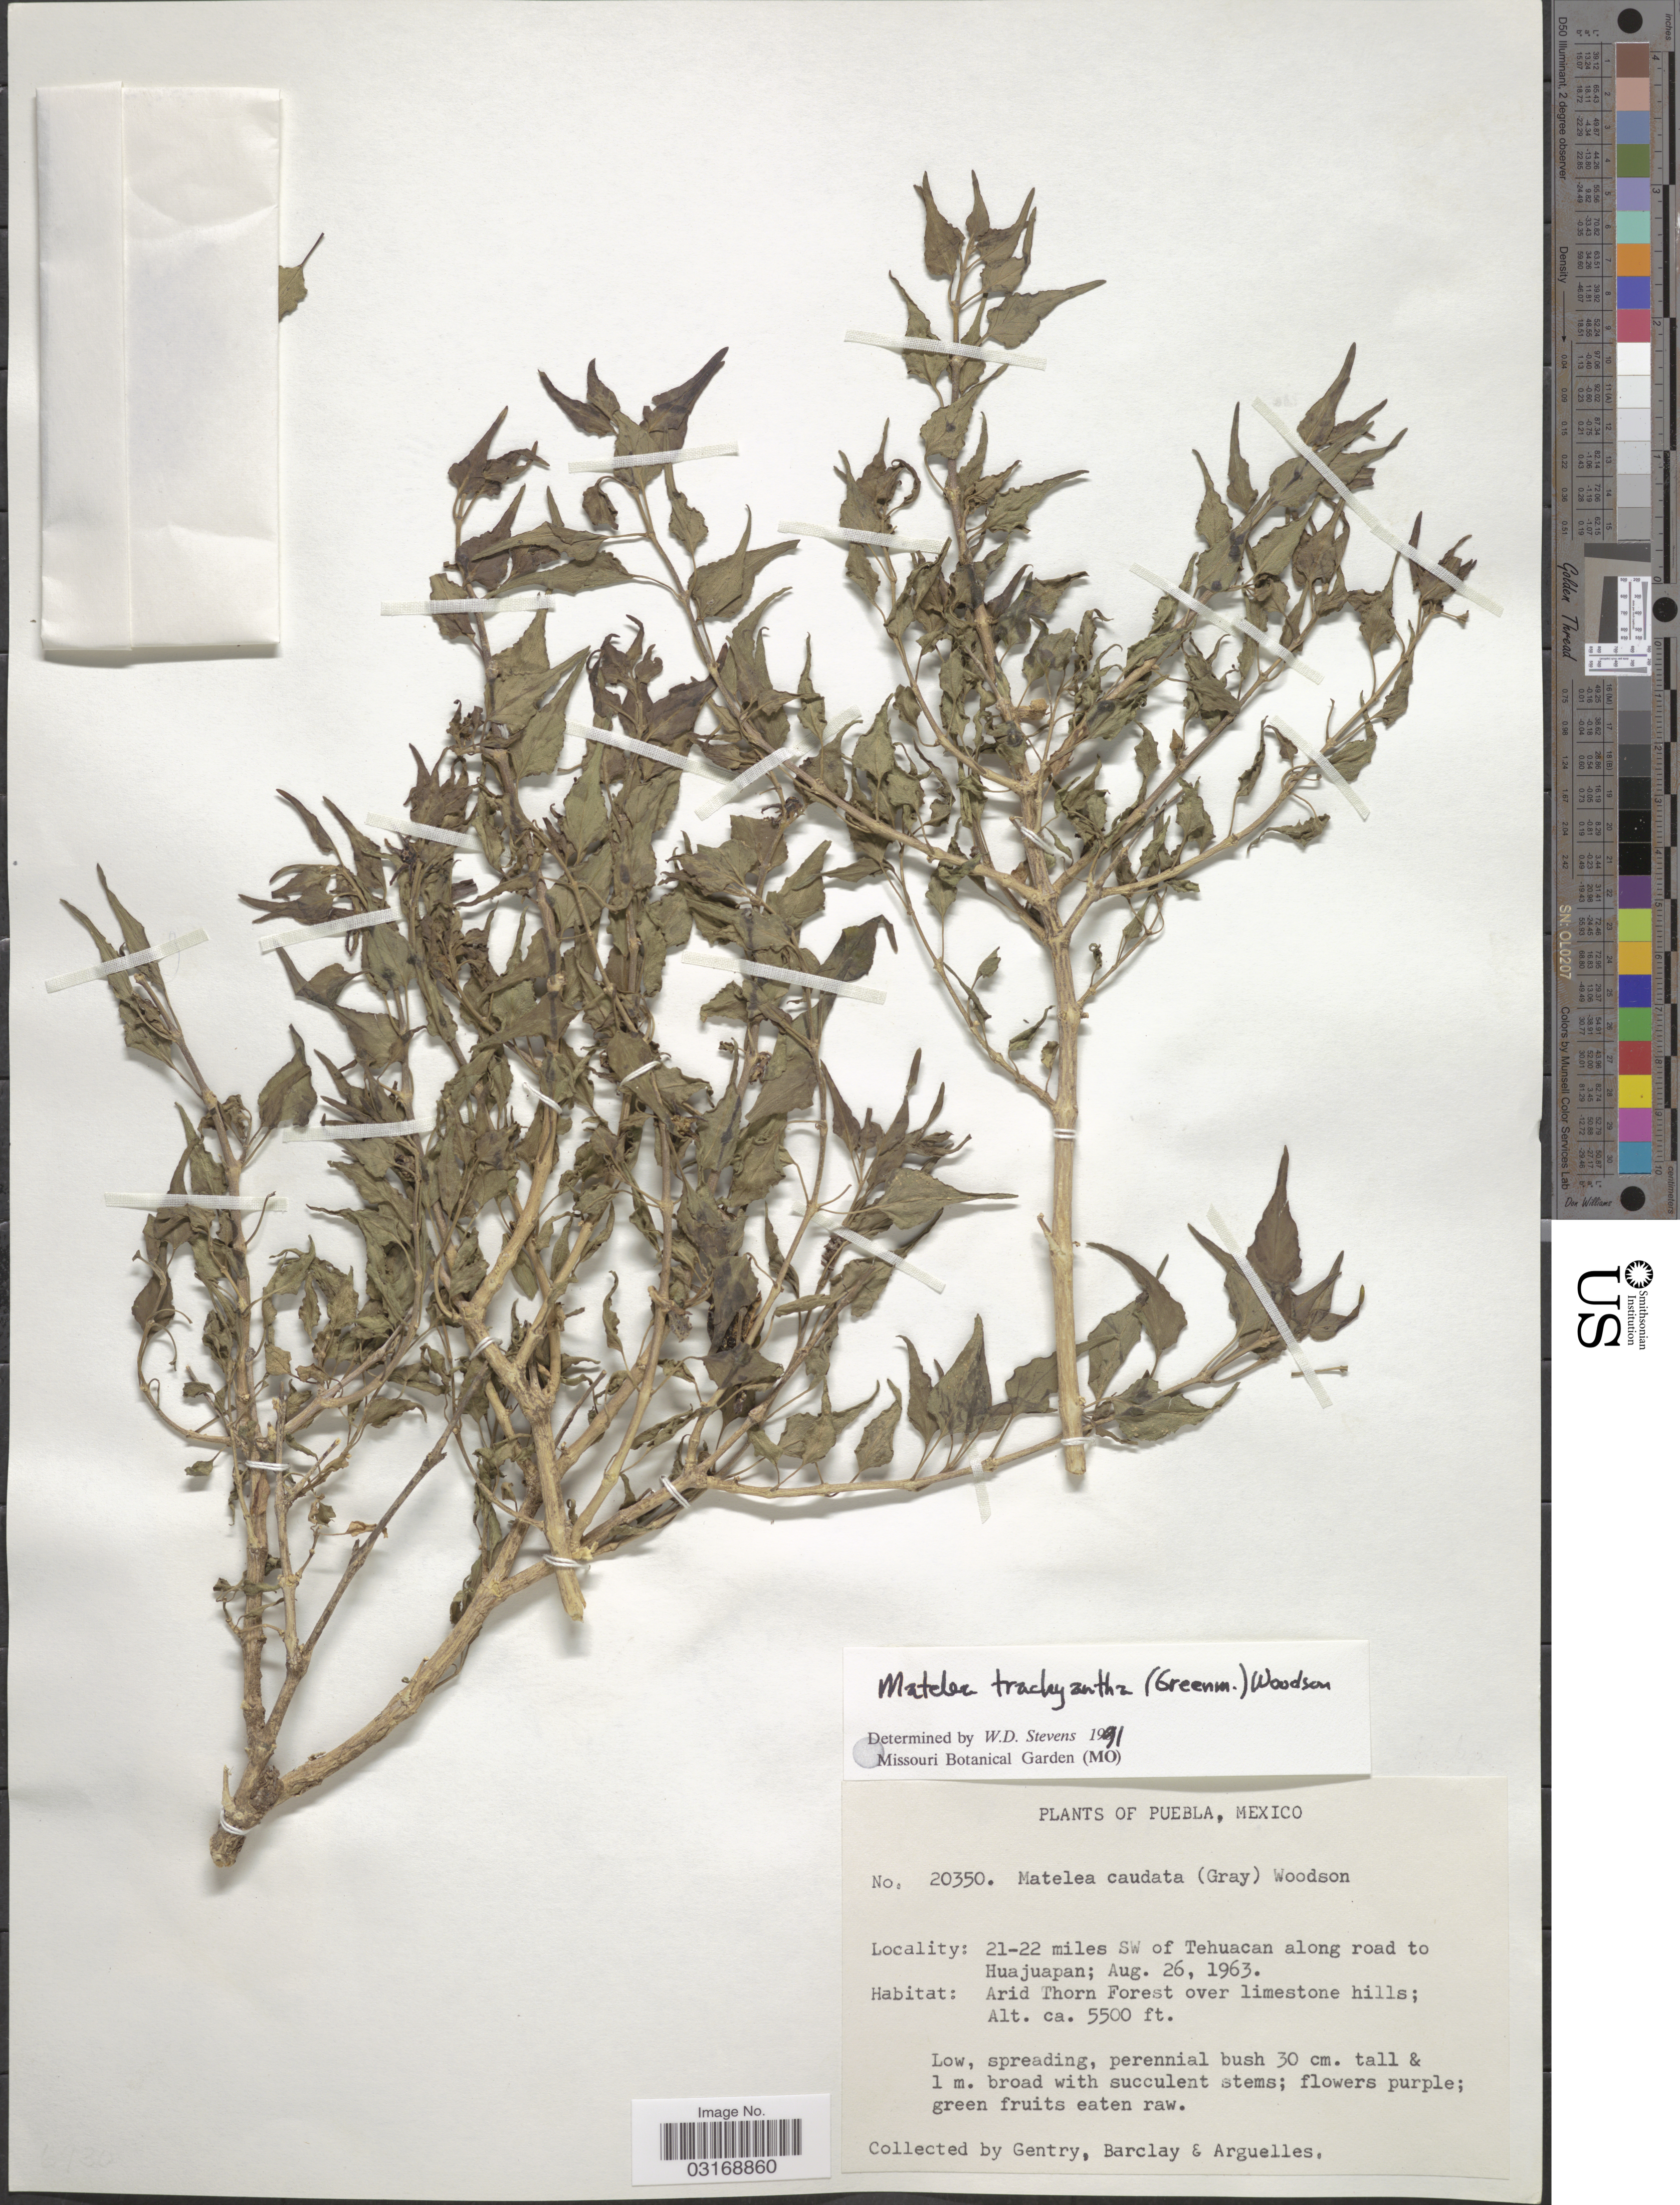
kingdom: Plantae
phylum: Tracheophyta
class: Magnoliopsida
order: Gentianales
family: Apocynaceae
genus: Matelea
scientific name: Matelea trachyantha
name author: (Greenm.) W.D. Stevens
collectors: Gentry, --, -- Barclay & Arguelles, --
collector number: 20350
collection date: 1963-08-26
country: Mexico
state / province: Puebla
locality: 21-22 miles SW of Tehuacan along road to Huajuapan.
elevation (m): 1676